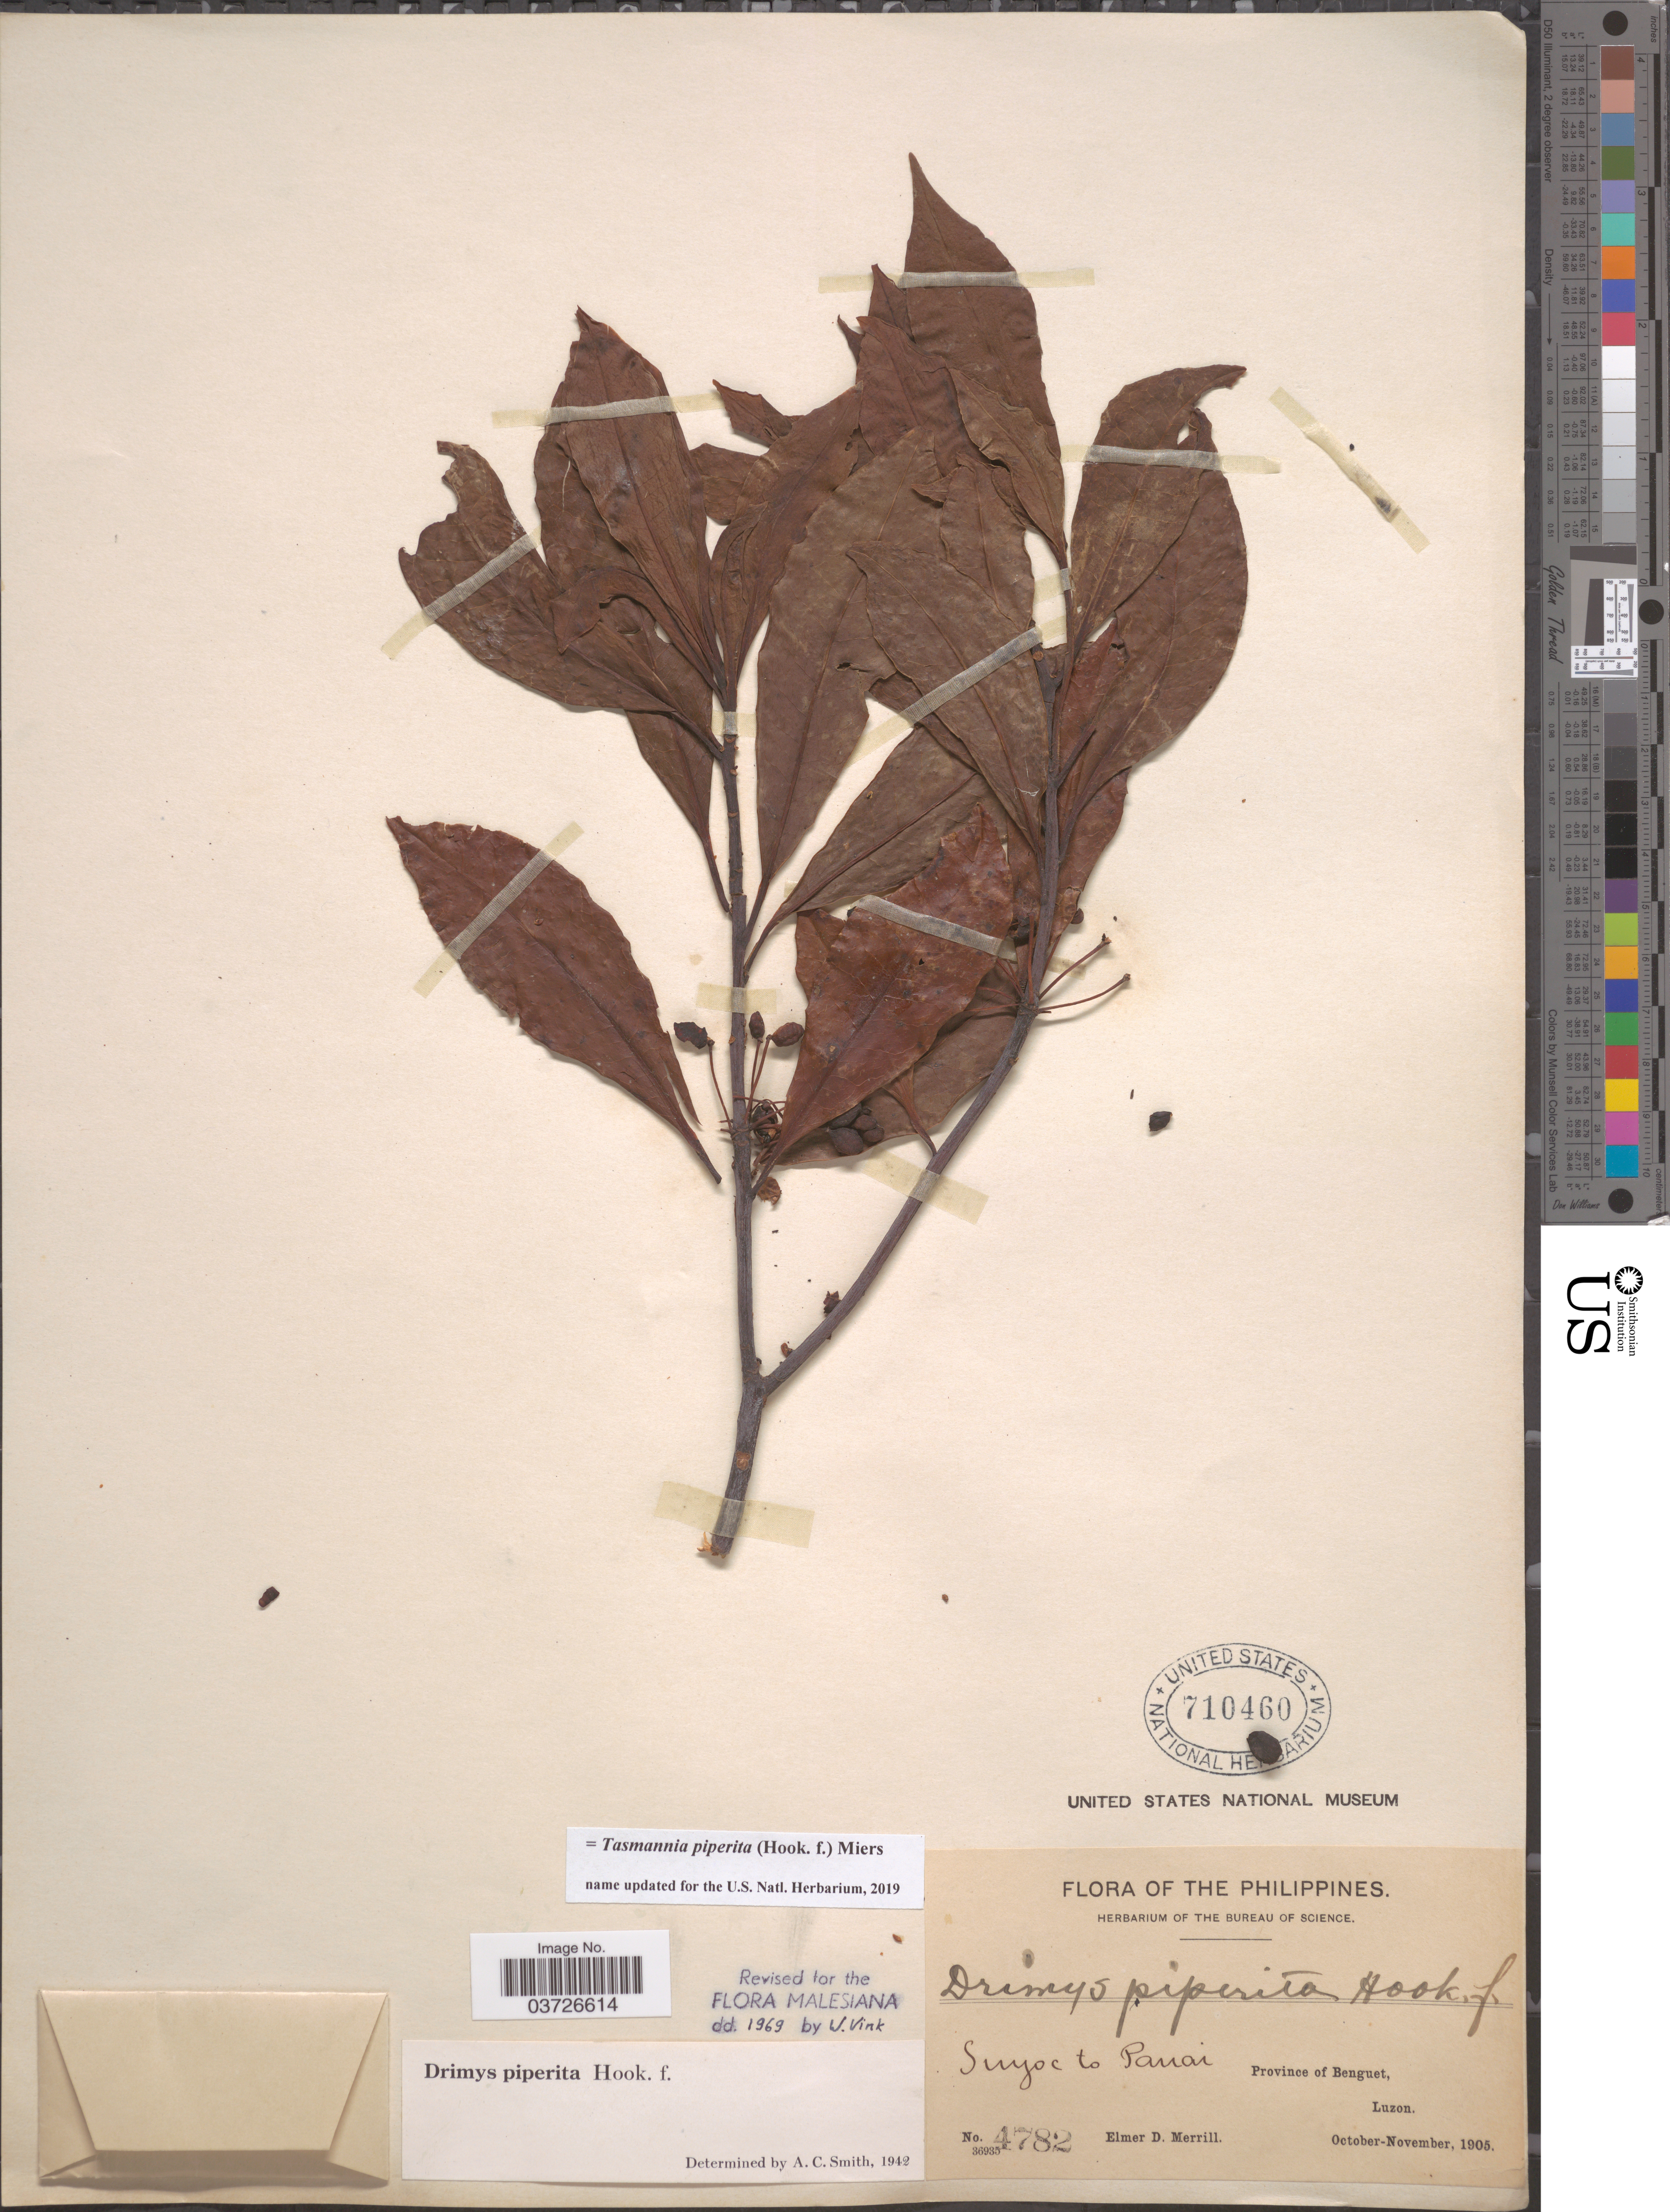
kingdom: Plantae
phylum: Tracheophyta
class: Magnoliopsida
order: Canellales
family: Winteraceae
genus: Tasmannia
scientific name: Tasmannia piperita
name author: (Hook. f.) Miers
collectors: E. D. Merrill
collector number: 4782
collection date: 1905-10/1905-11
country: Philippines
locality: Suyoc to Panai, Province of Benguet, Luzon.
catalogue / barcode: US 710460